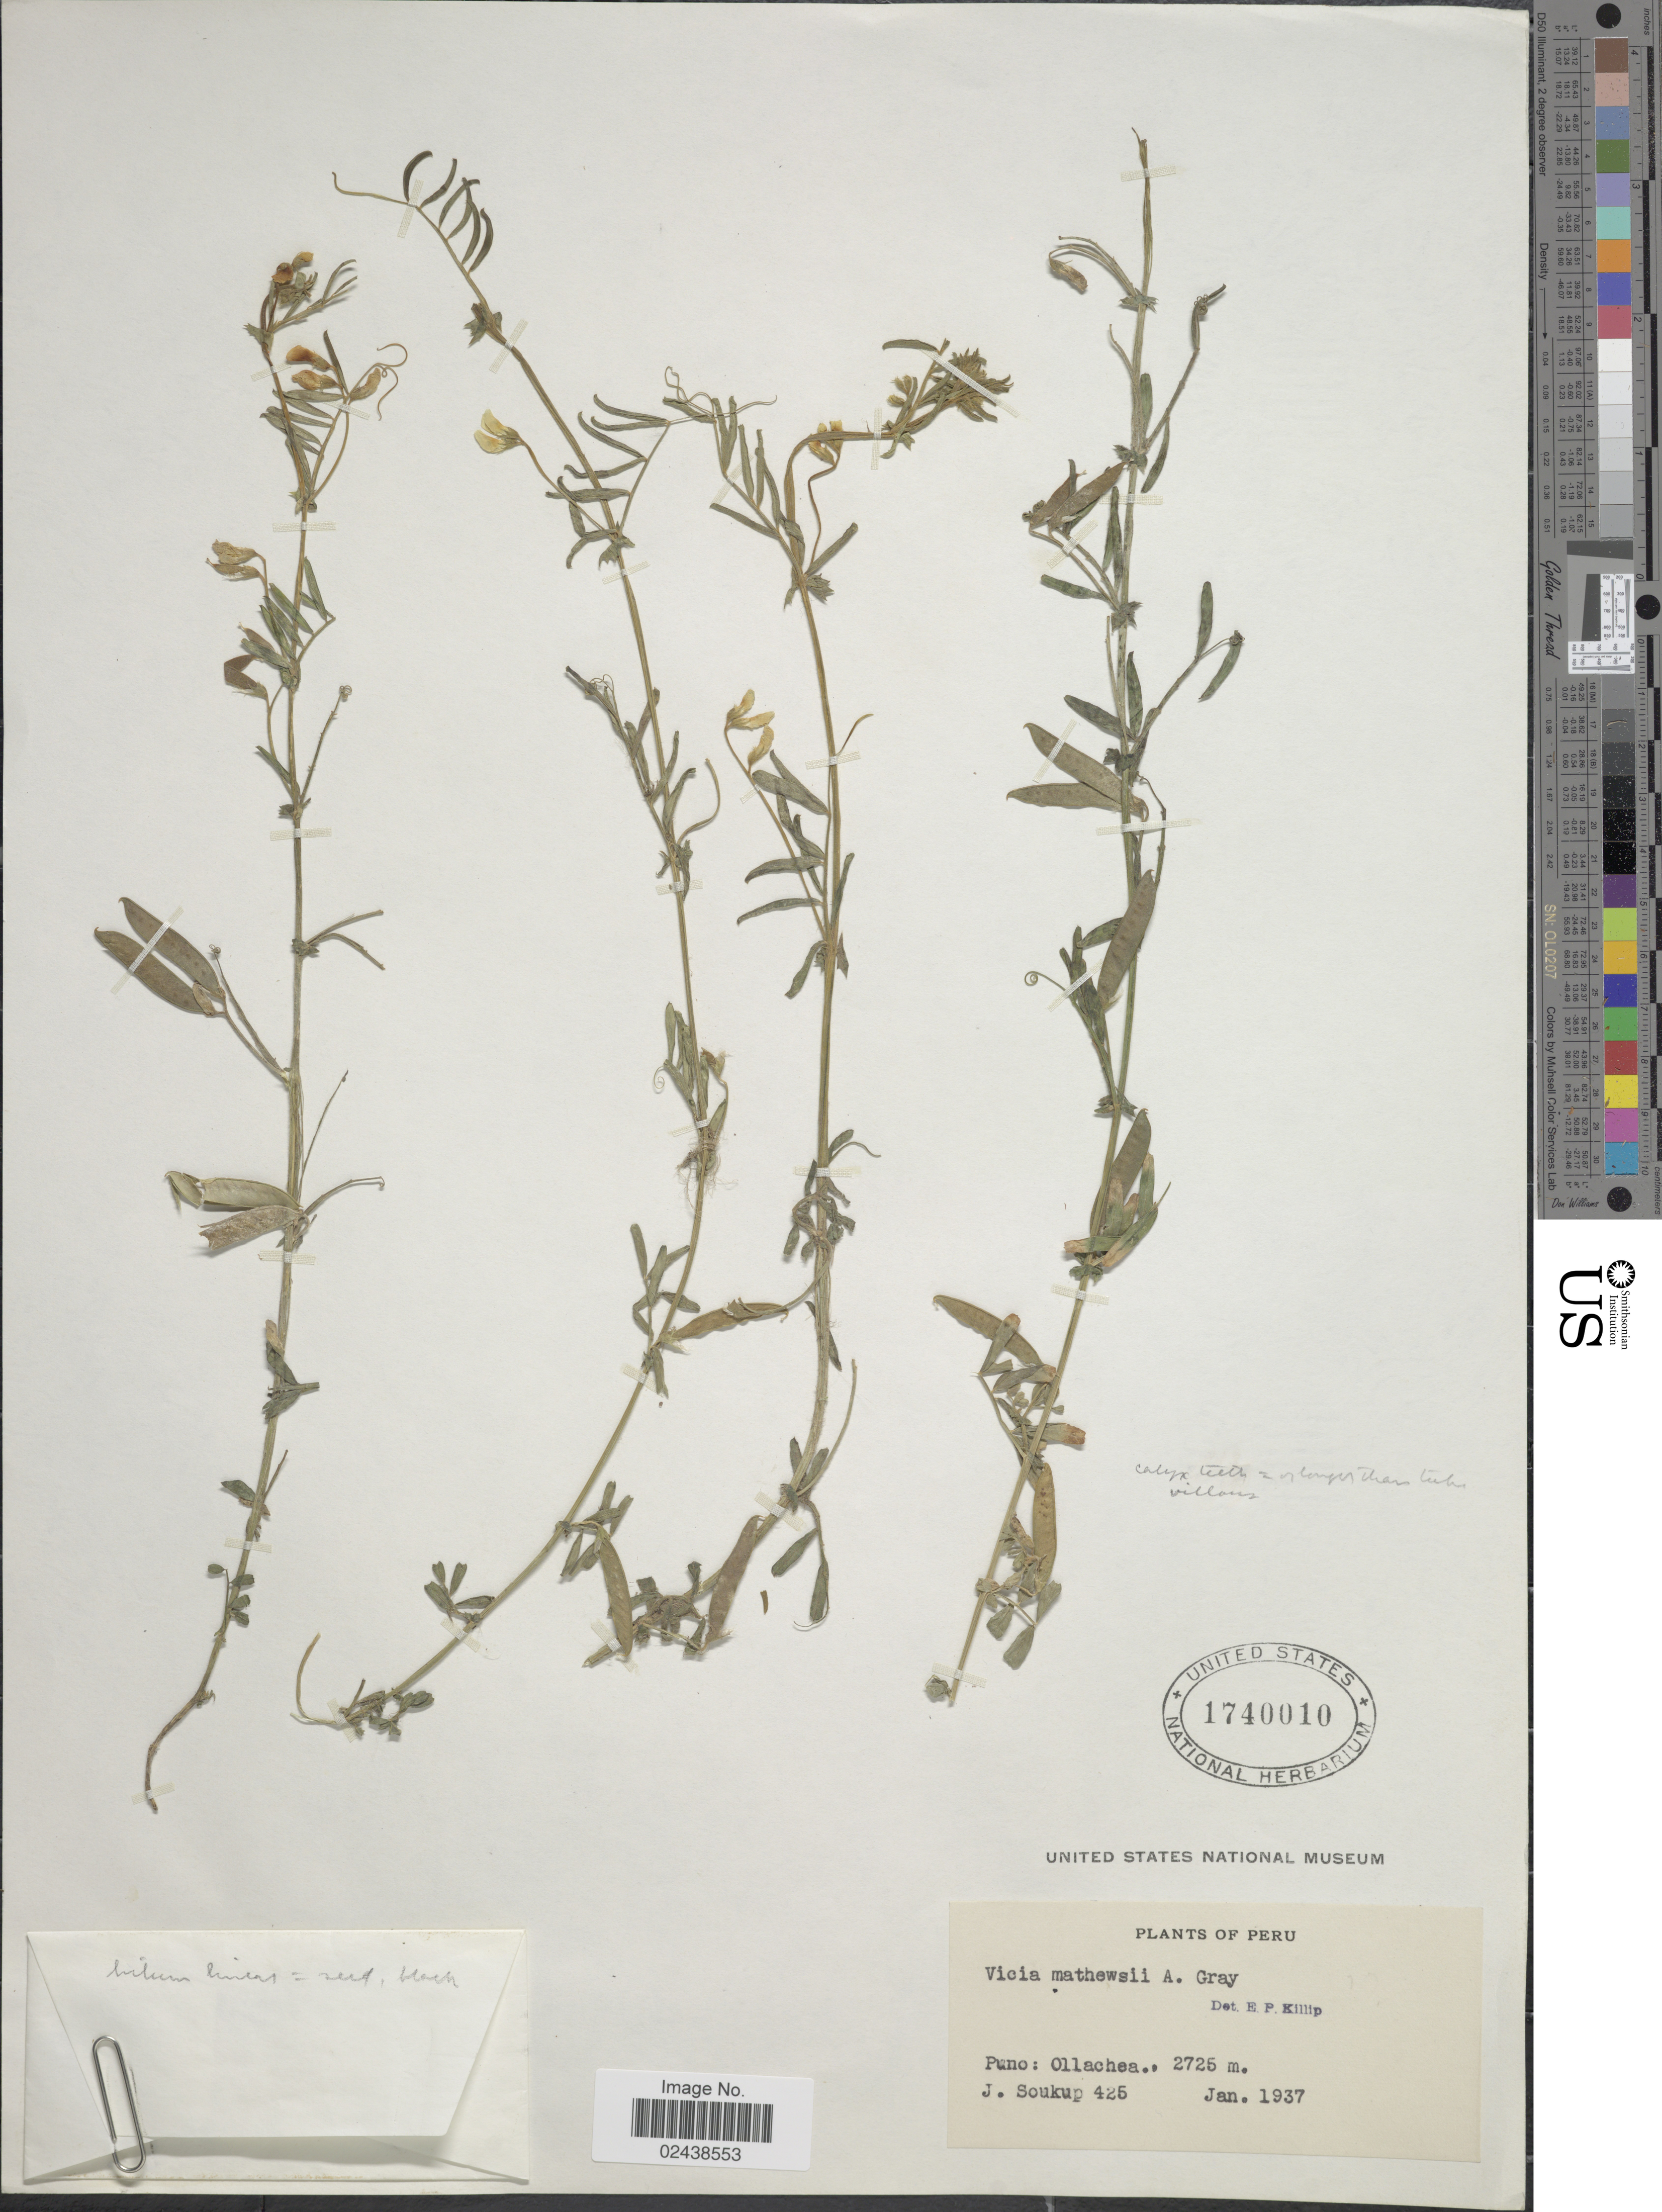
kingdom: Plantae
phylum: Tracheophyta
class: Magnoliopsida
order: Fabales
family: Fabaceae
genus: Vicia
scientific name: Vicia andicola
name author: Kunth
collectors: J. Soukop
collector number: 425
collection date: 1937-01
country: Peru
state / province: Puno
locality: Ollachea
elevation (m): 2725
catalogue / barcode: US 1740010